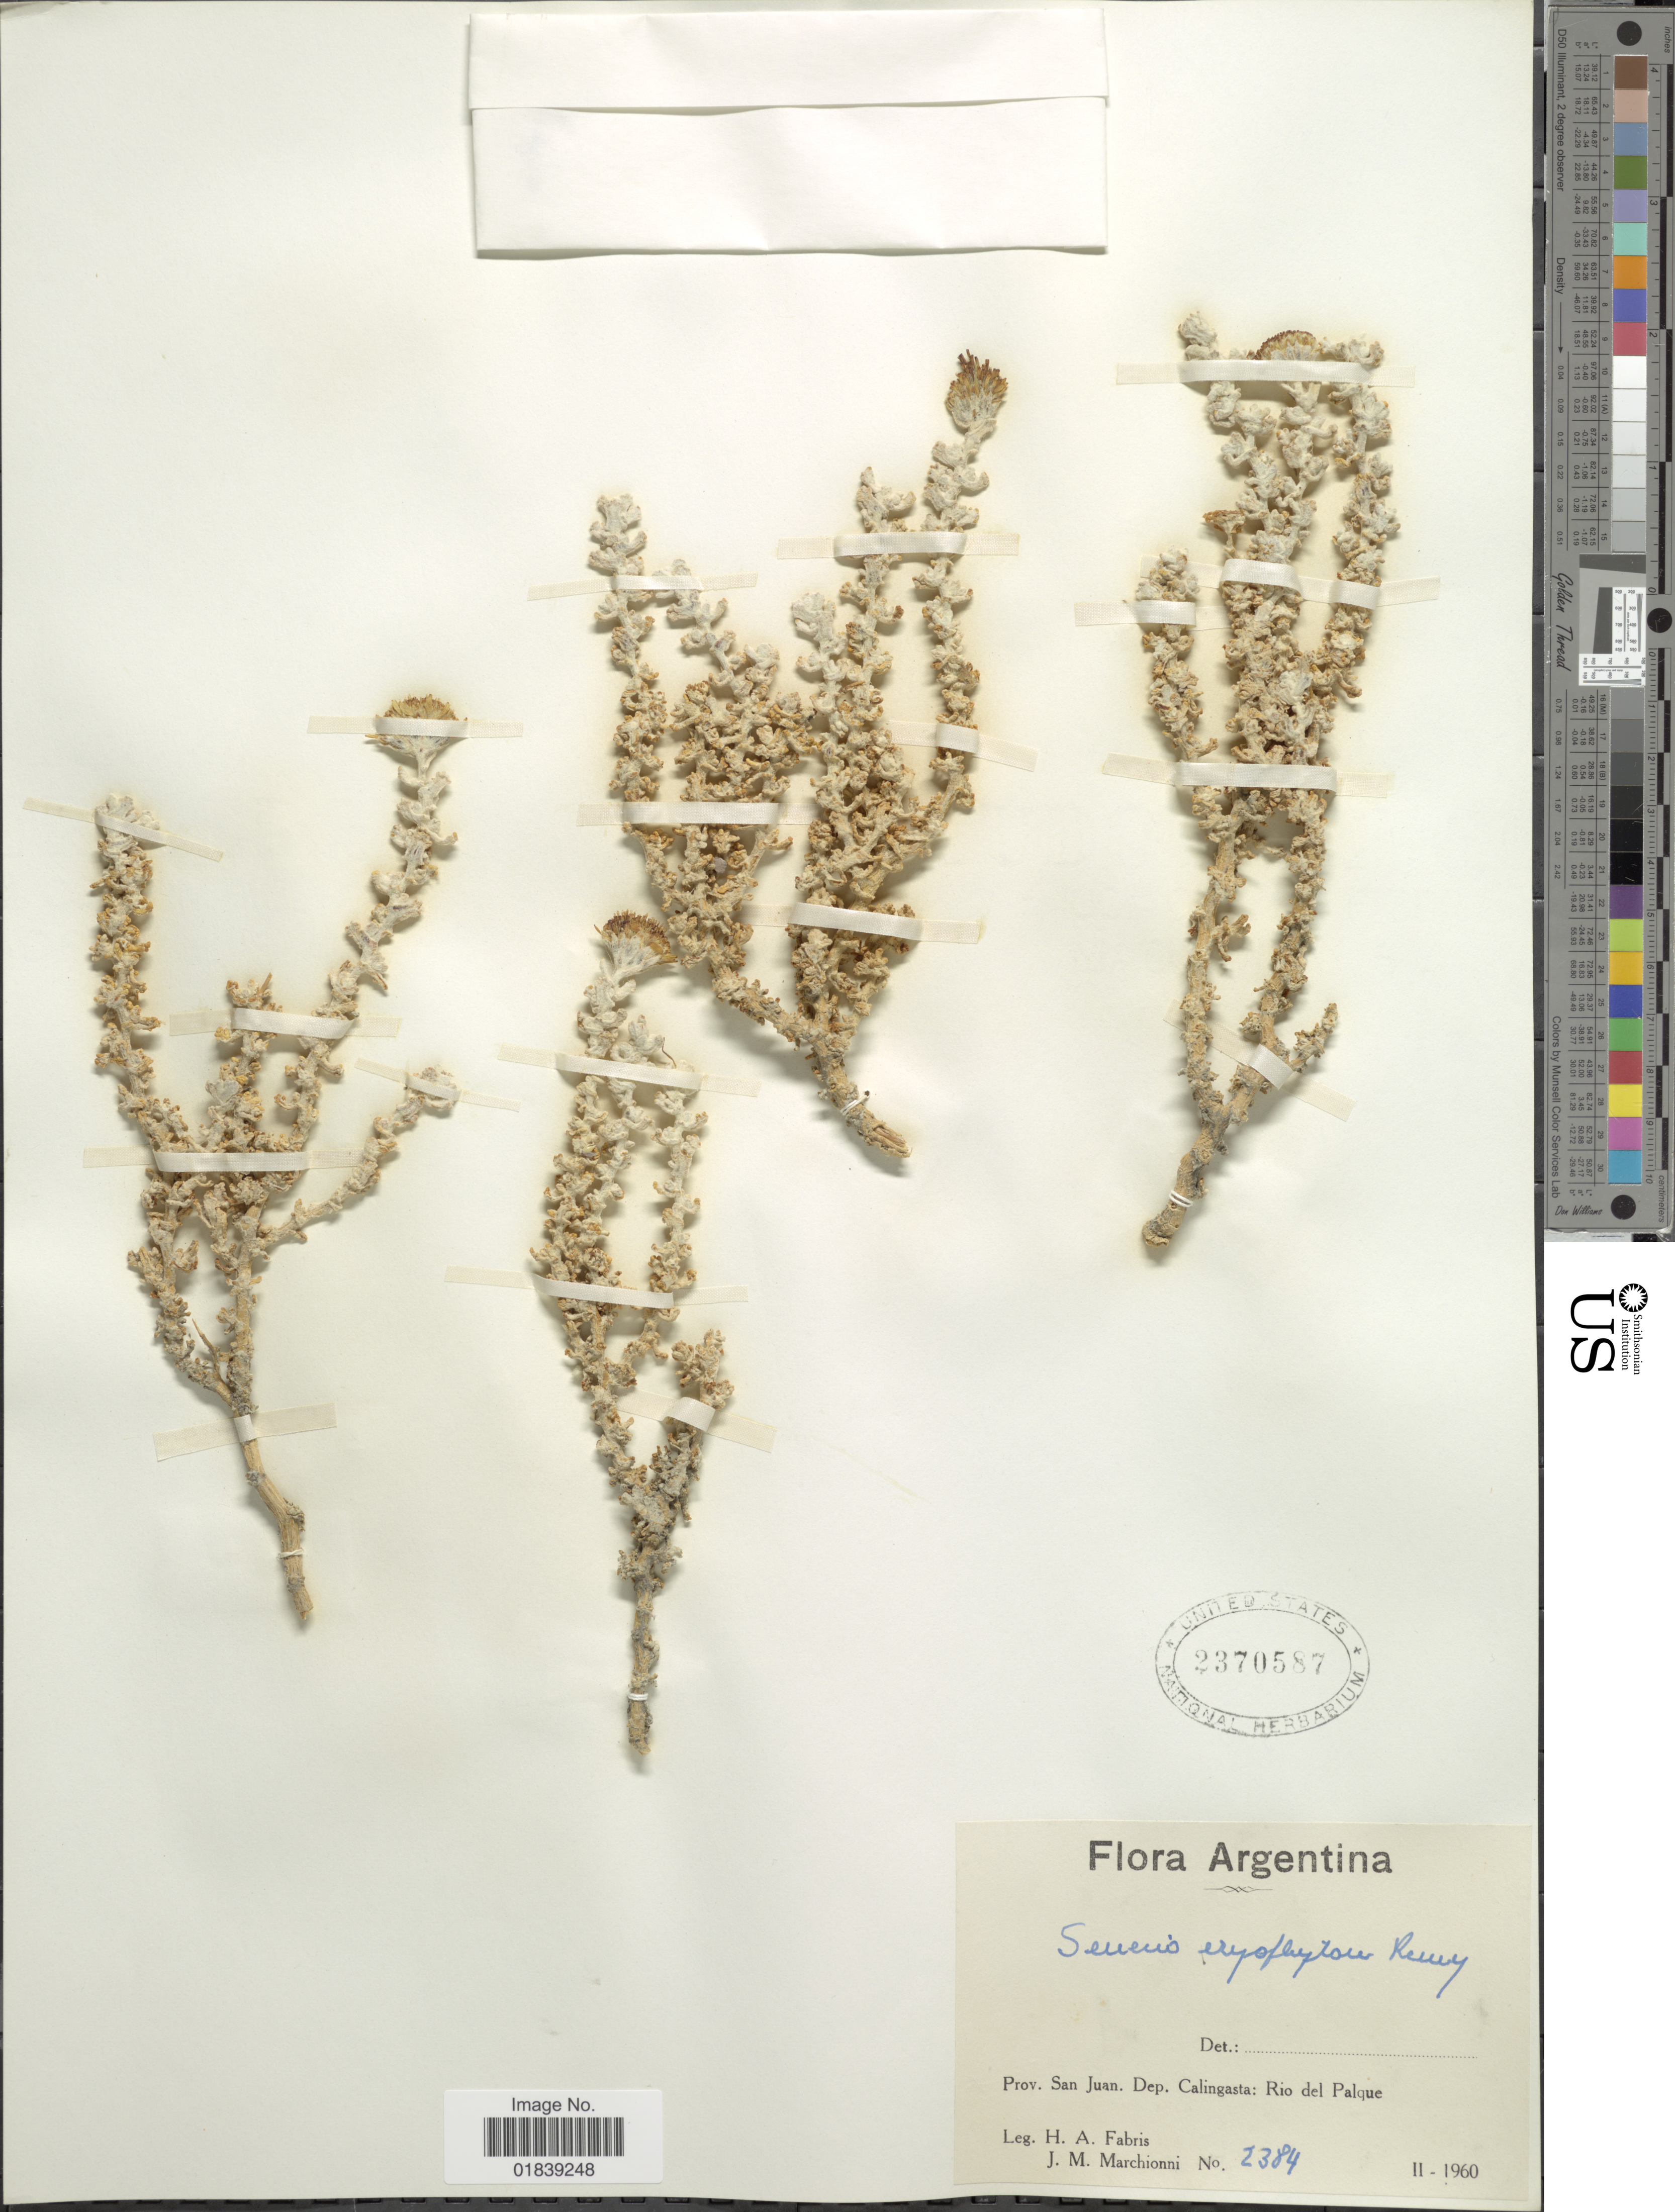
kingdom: Plantae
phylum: Tracheophyta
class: Magnoliopsida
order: Asterales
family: Asteraceae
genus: Senecio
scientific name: Senecio eriophyton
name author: J. Rémy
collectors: H. A. Fabris & J. Marchionni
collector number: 2384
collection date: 1960-02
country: Argentina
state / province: San Juan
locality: Dep. Calingasta, Rio del Palque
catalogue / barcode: US 2370587